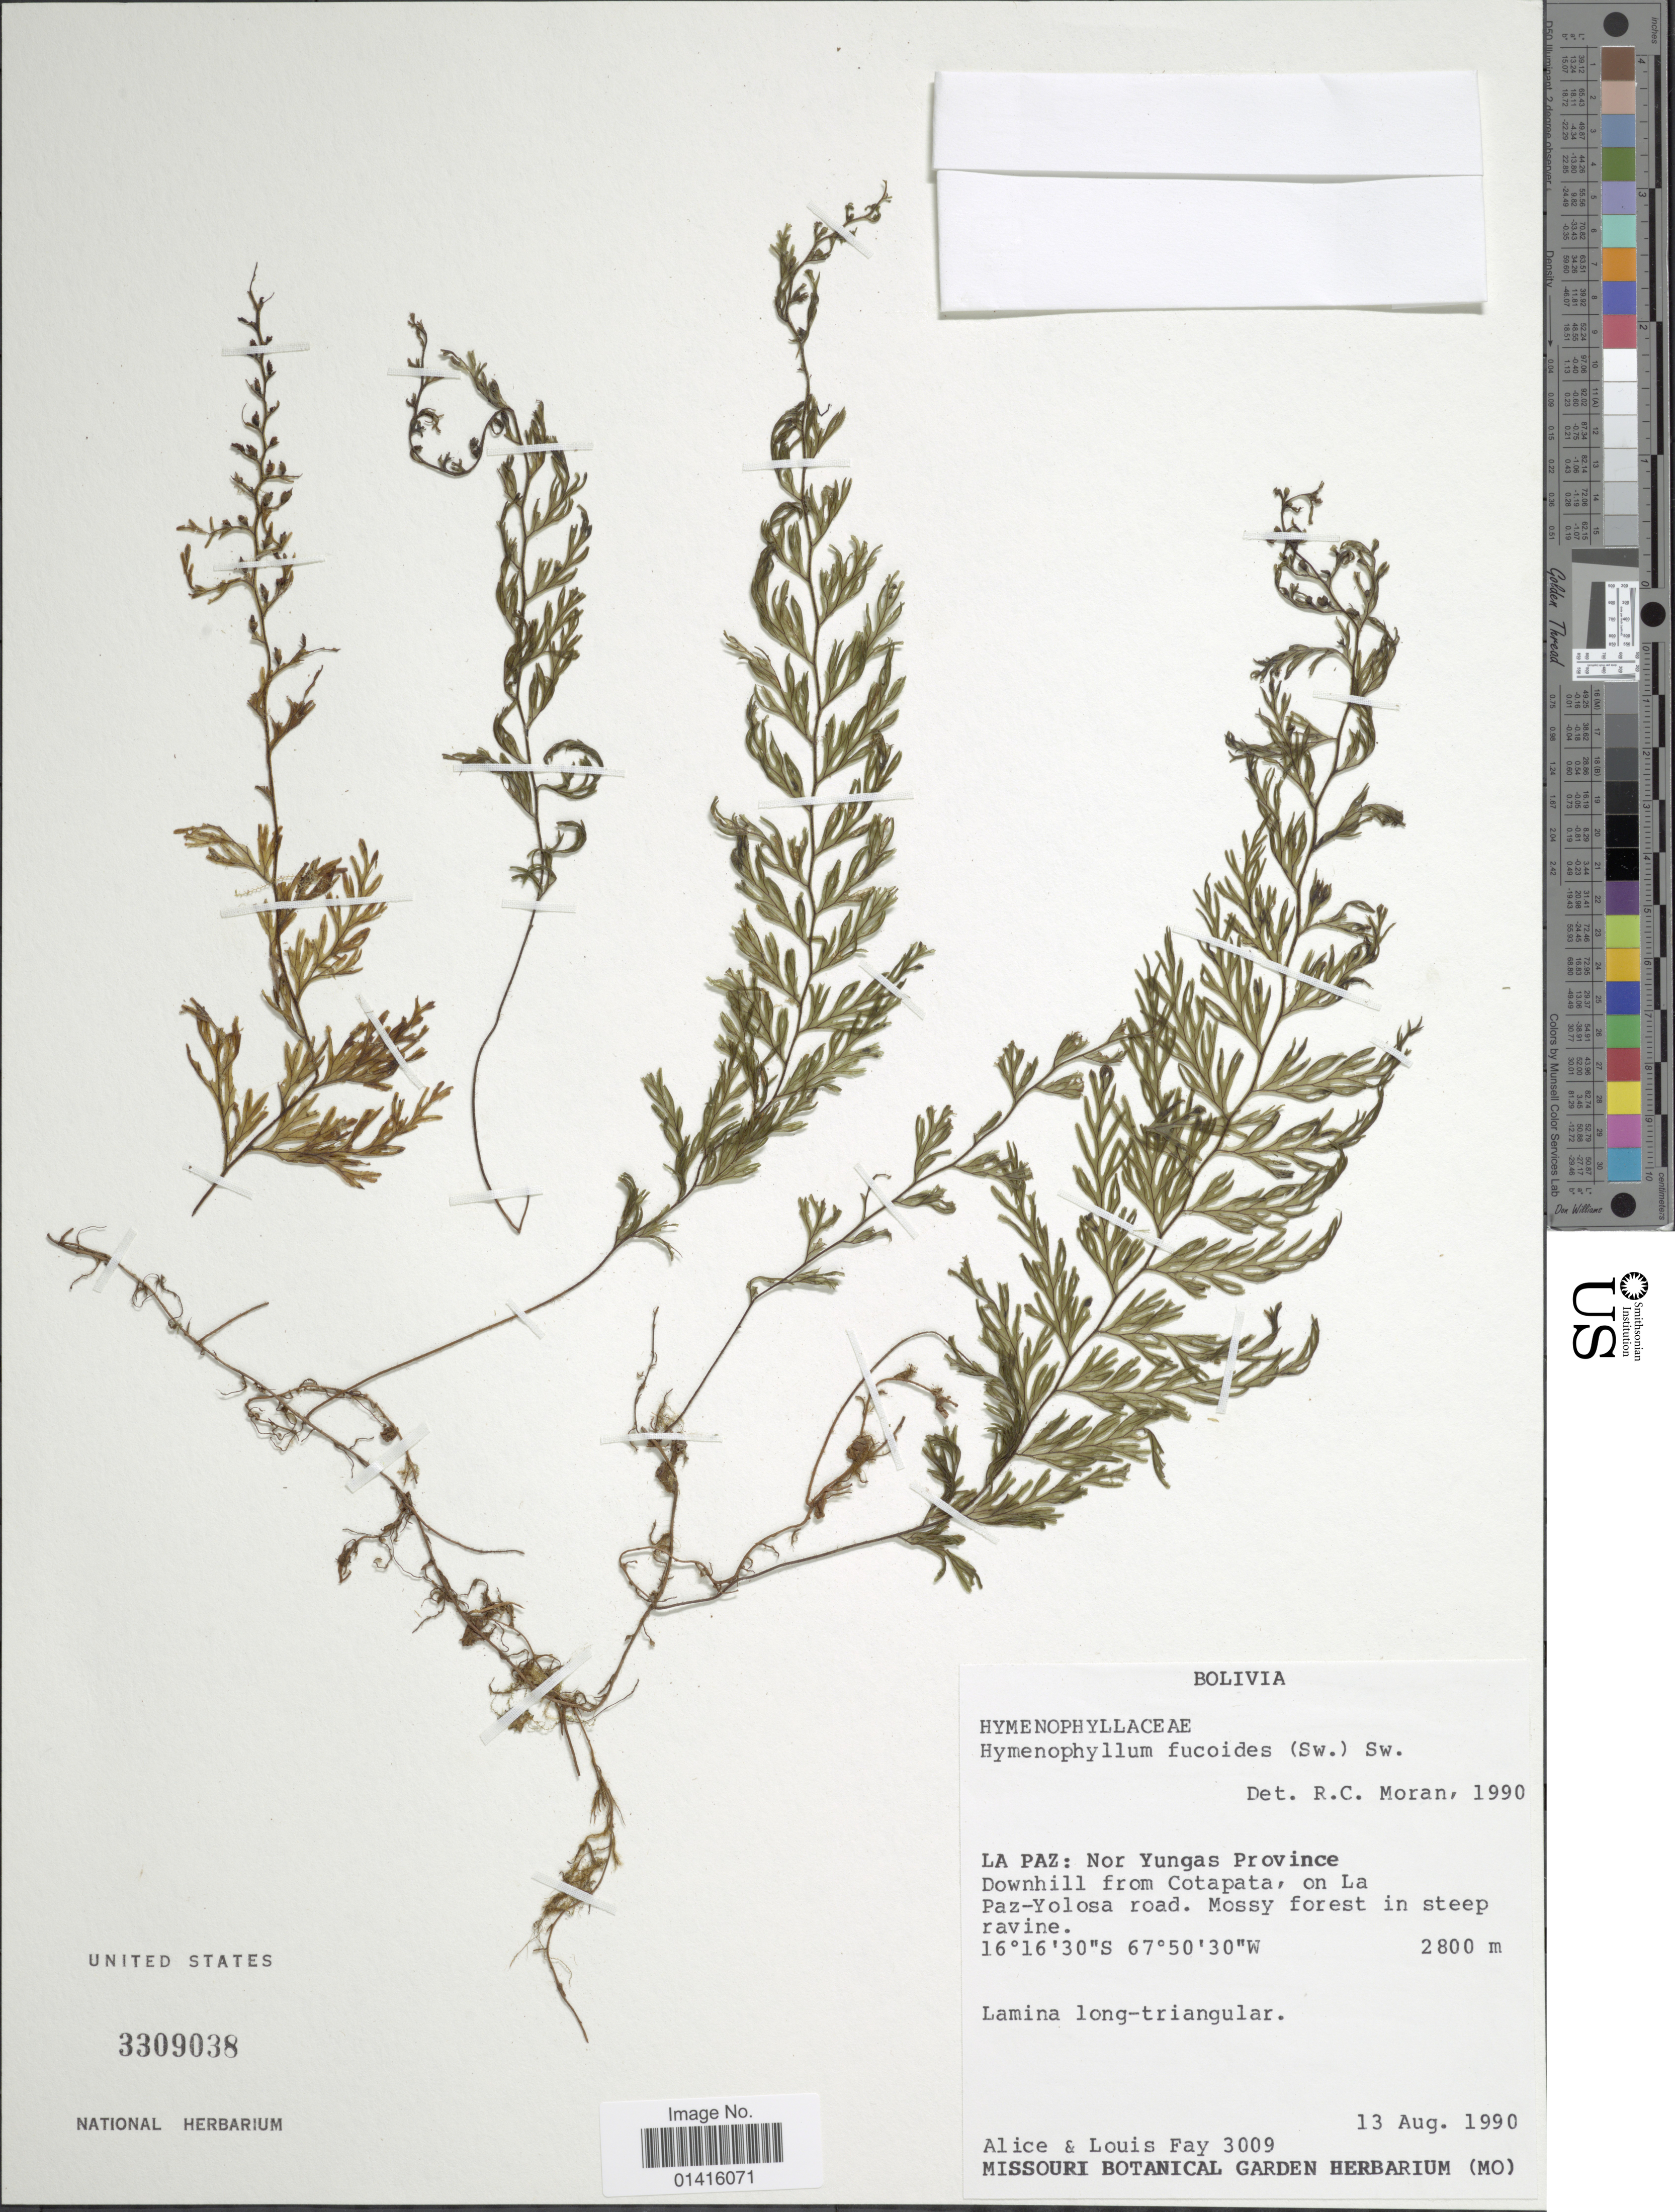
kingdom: Plantae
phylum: Tracheophyta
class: Polypodiopsida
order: Hymenophyllales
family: Hymenophyllaceae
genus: Hymenophyllum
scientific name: Hymenophyllum fucoides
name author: (Sw.) Sw.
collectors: L. Fay & L. Fay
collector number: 3009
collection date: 1990-08-13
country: Bolivia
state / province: La Paz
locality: La Paz: Nor Yungas Province, Downhill from Cotapata, on La Paz-Yolosa road, mossy forest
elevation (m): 2800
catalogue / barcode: US 3309038